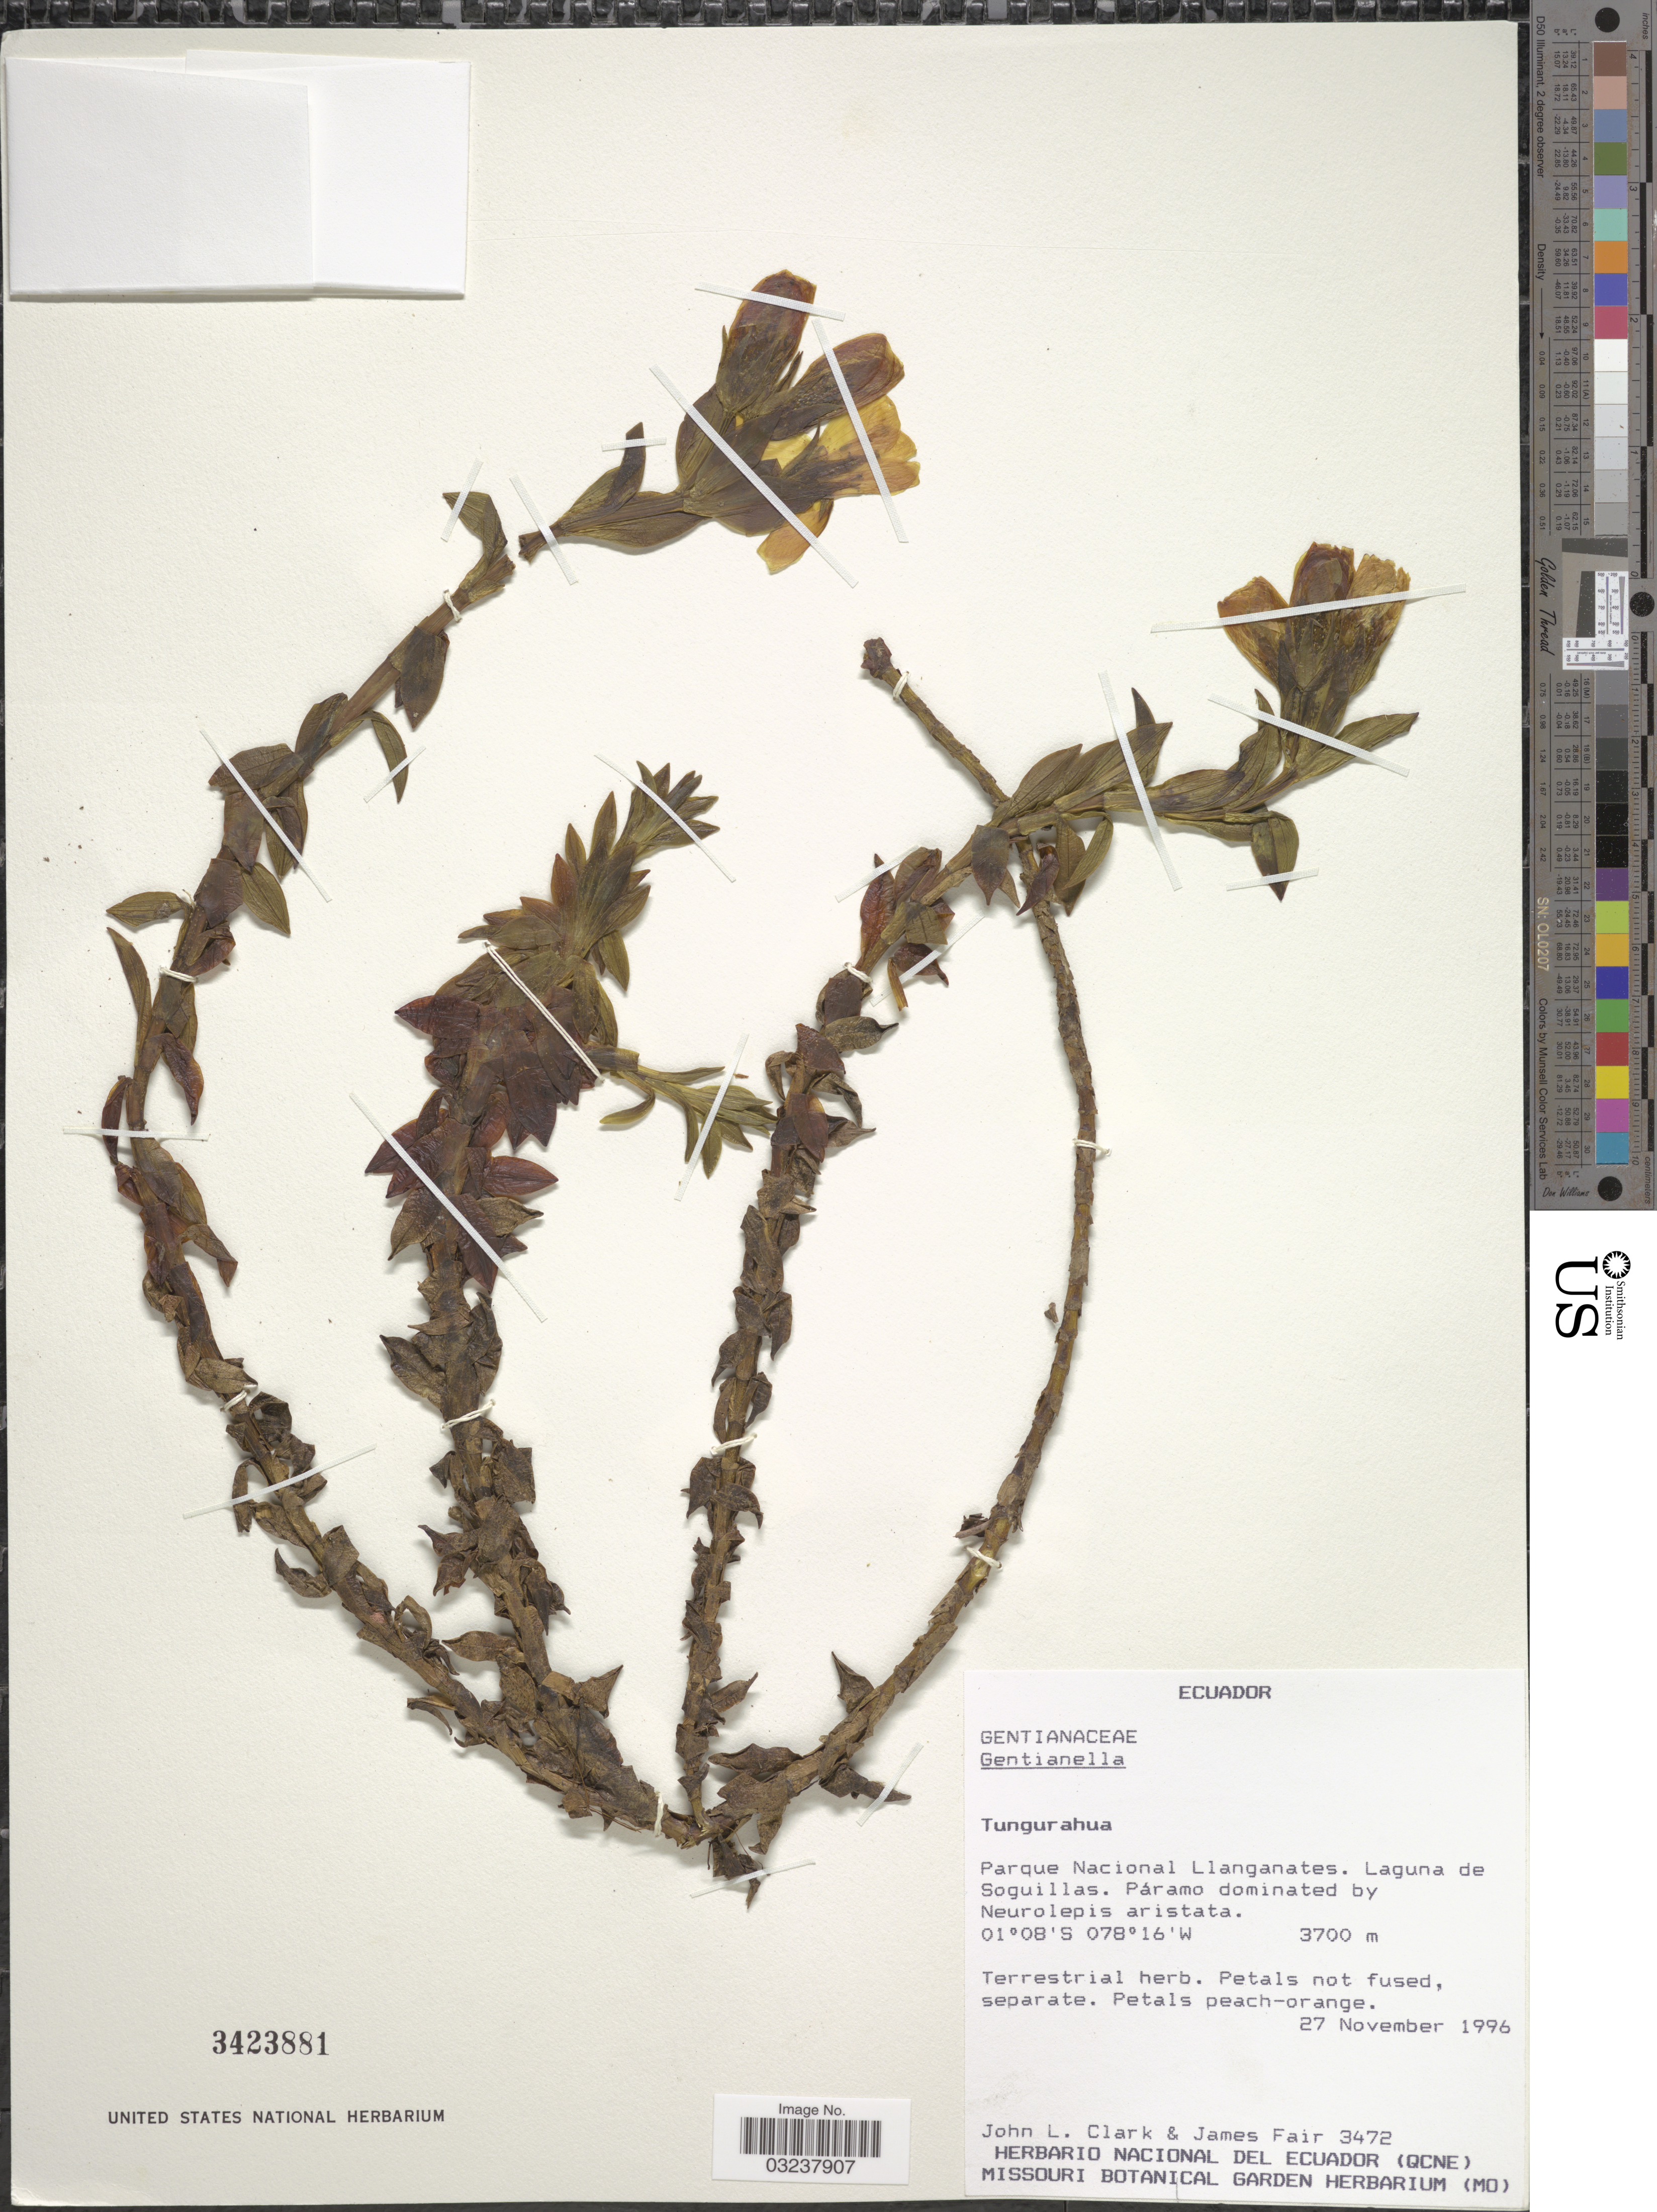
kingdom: Plantae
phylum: Tracheophyta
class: Magnoliopsida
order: Gentianales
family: Gentianaceae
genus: Gentianella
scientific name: Gentianella sp.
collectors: J. L. Clark & J. Fair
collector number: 3472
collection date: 1996-11-27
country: Ecuador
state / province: Tungurahua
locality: Parque Nacional Llanganates. Laguna de Soquillas.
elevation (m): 3700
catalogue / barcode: US 3423881